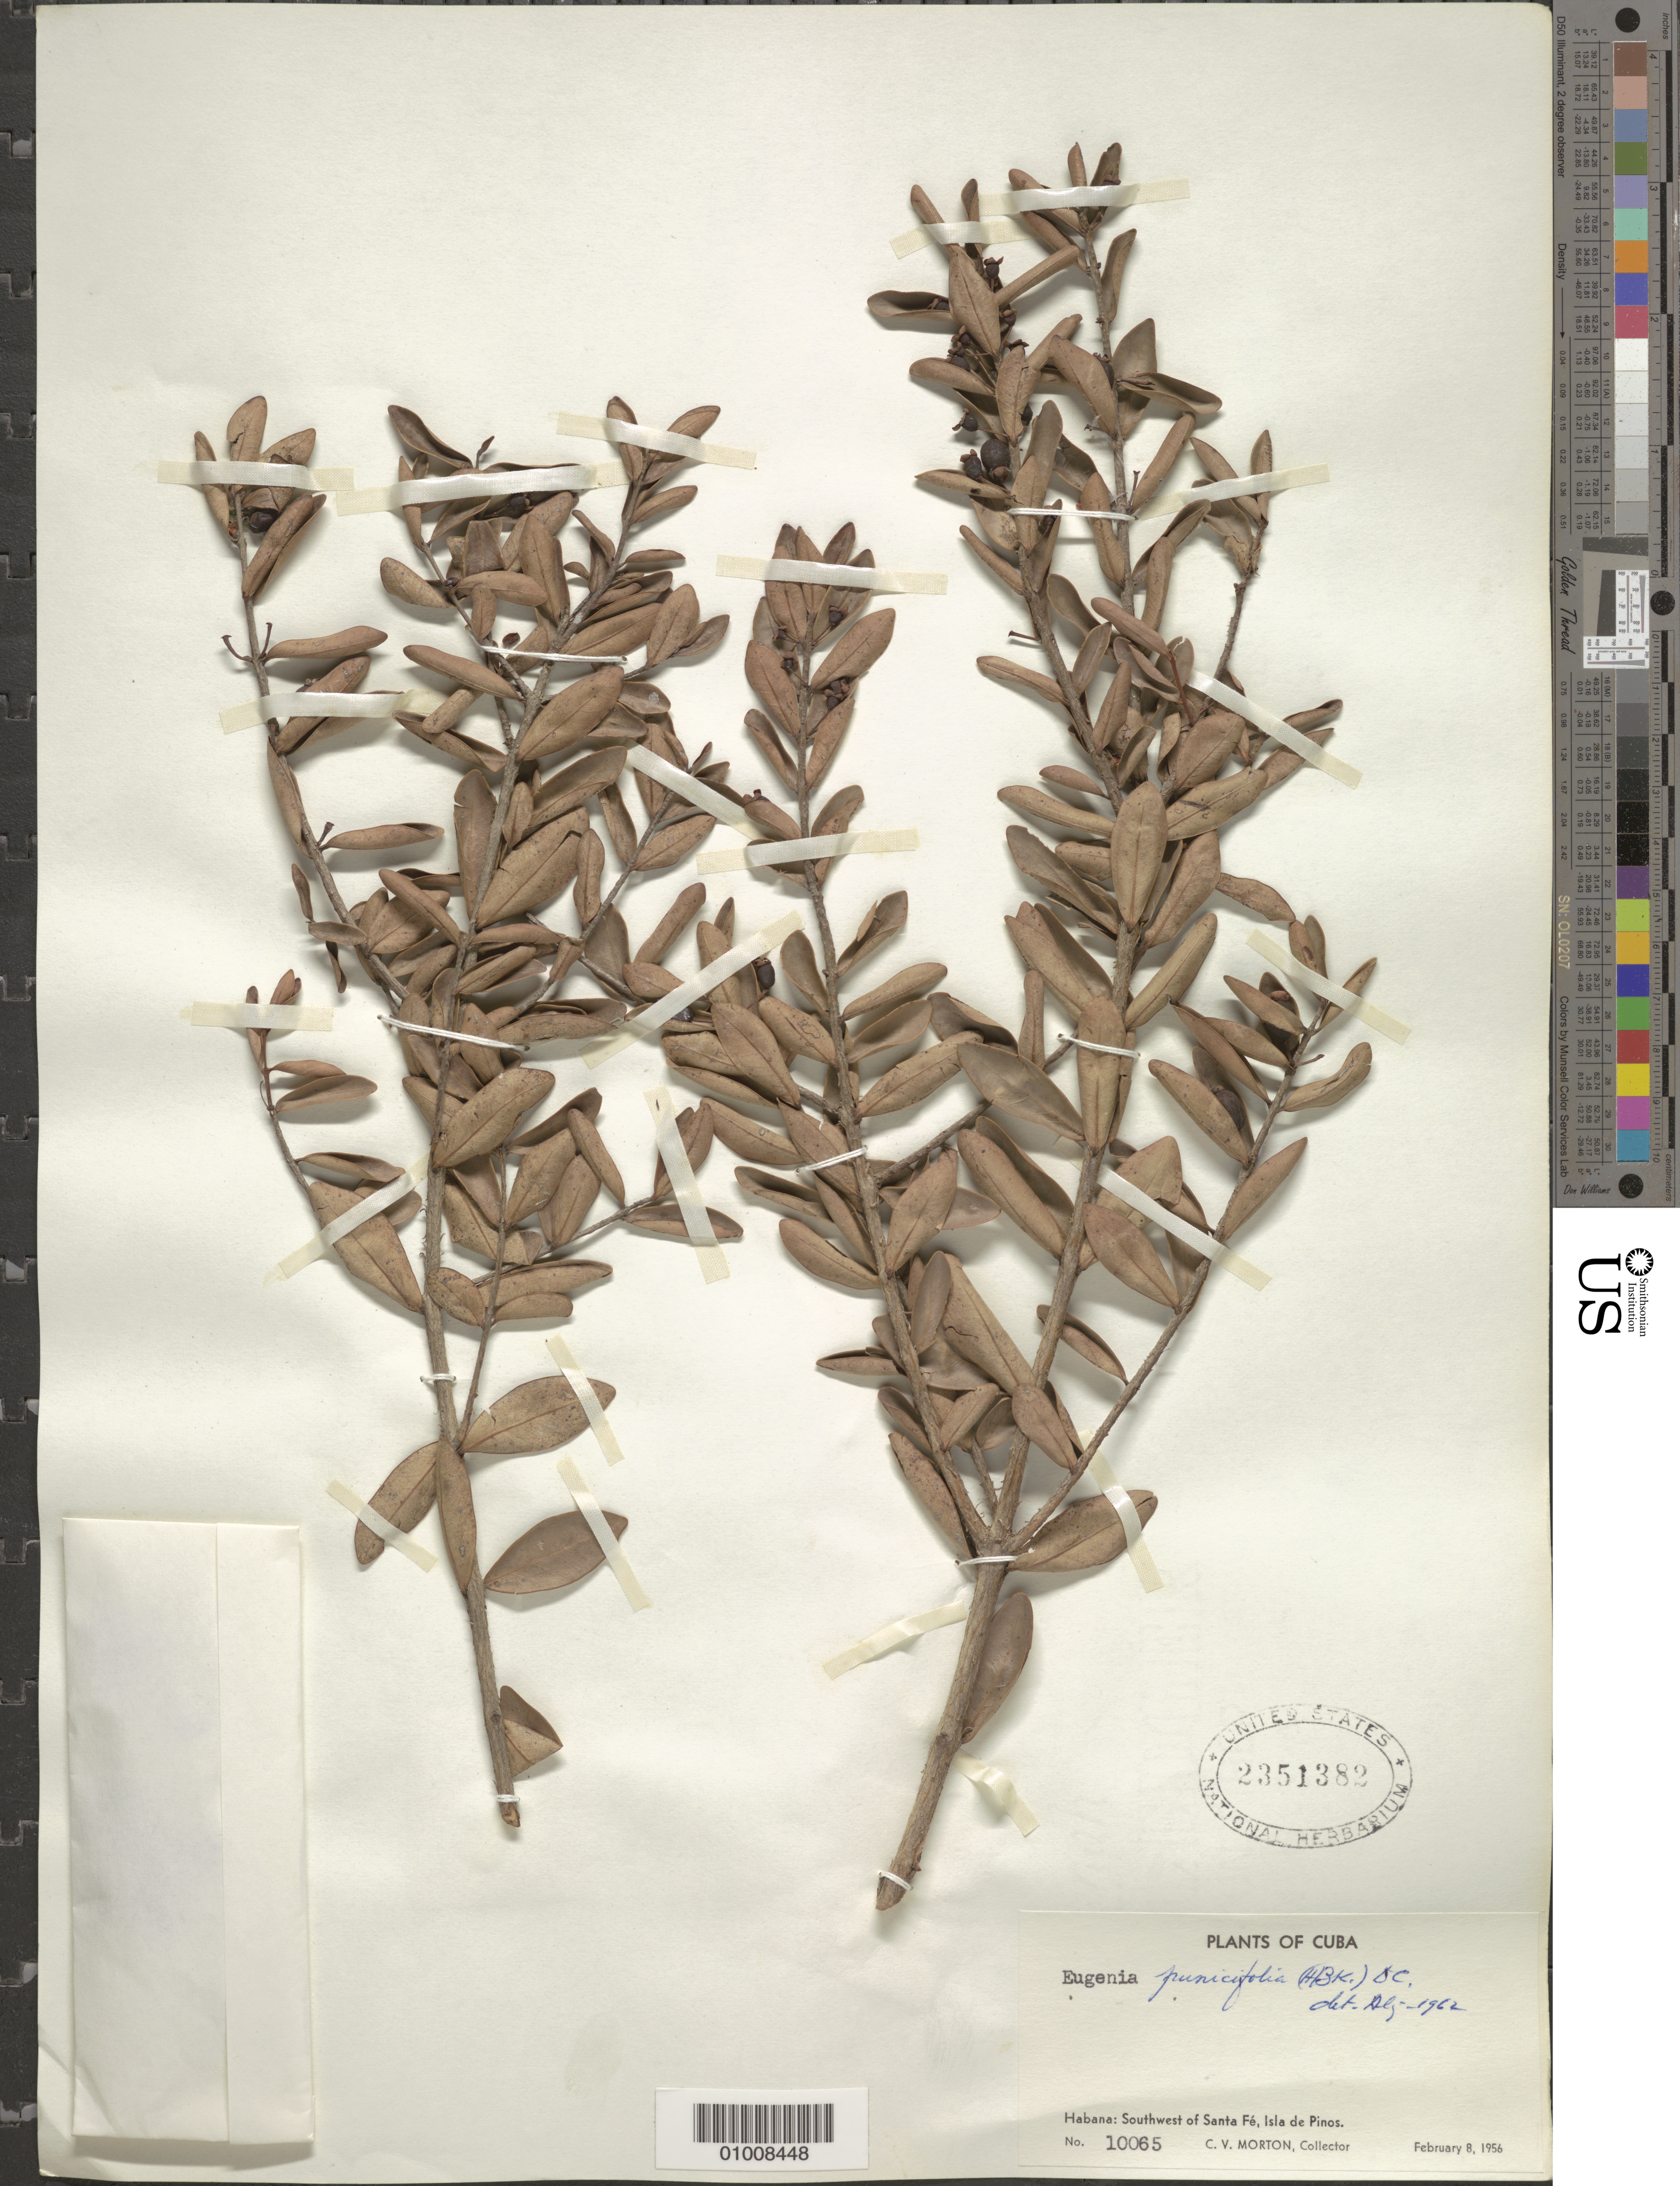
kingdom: Plantae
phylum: Tracheophyta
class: Magnoliopsida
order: Myrtales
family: Myrtaceae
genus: Eugenia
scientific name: Eugenia punicifolia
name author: (Kunth) DC.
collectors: C. V. Morton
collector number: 10065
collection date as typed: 08 Feb 1956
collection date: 1956-02-08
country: Cuba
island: Isla de la Juventud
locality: Southwest of Santa Fe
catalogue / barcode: US 2351382